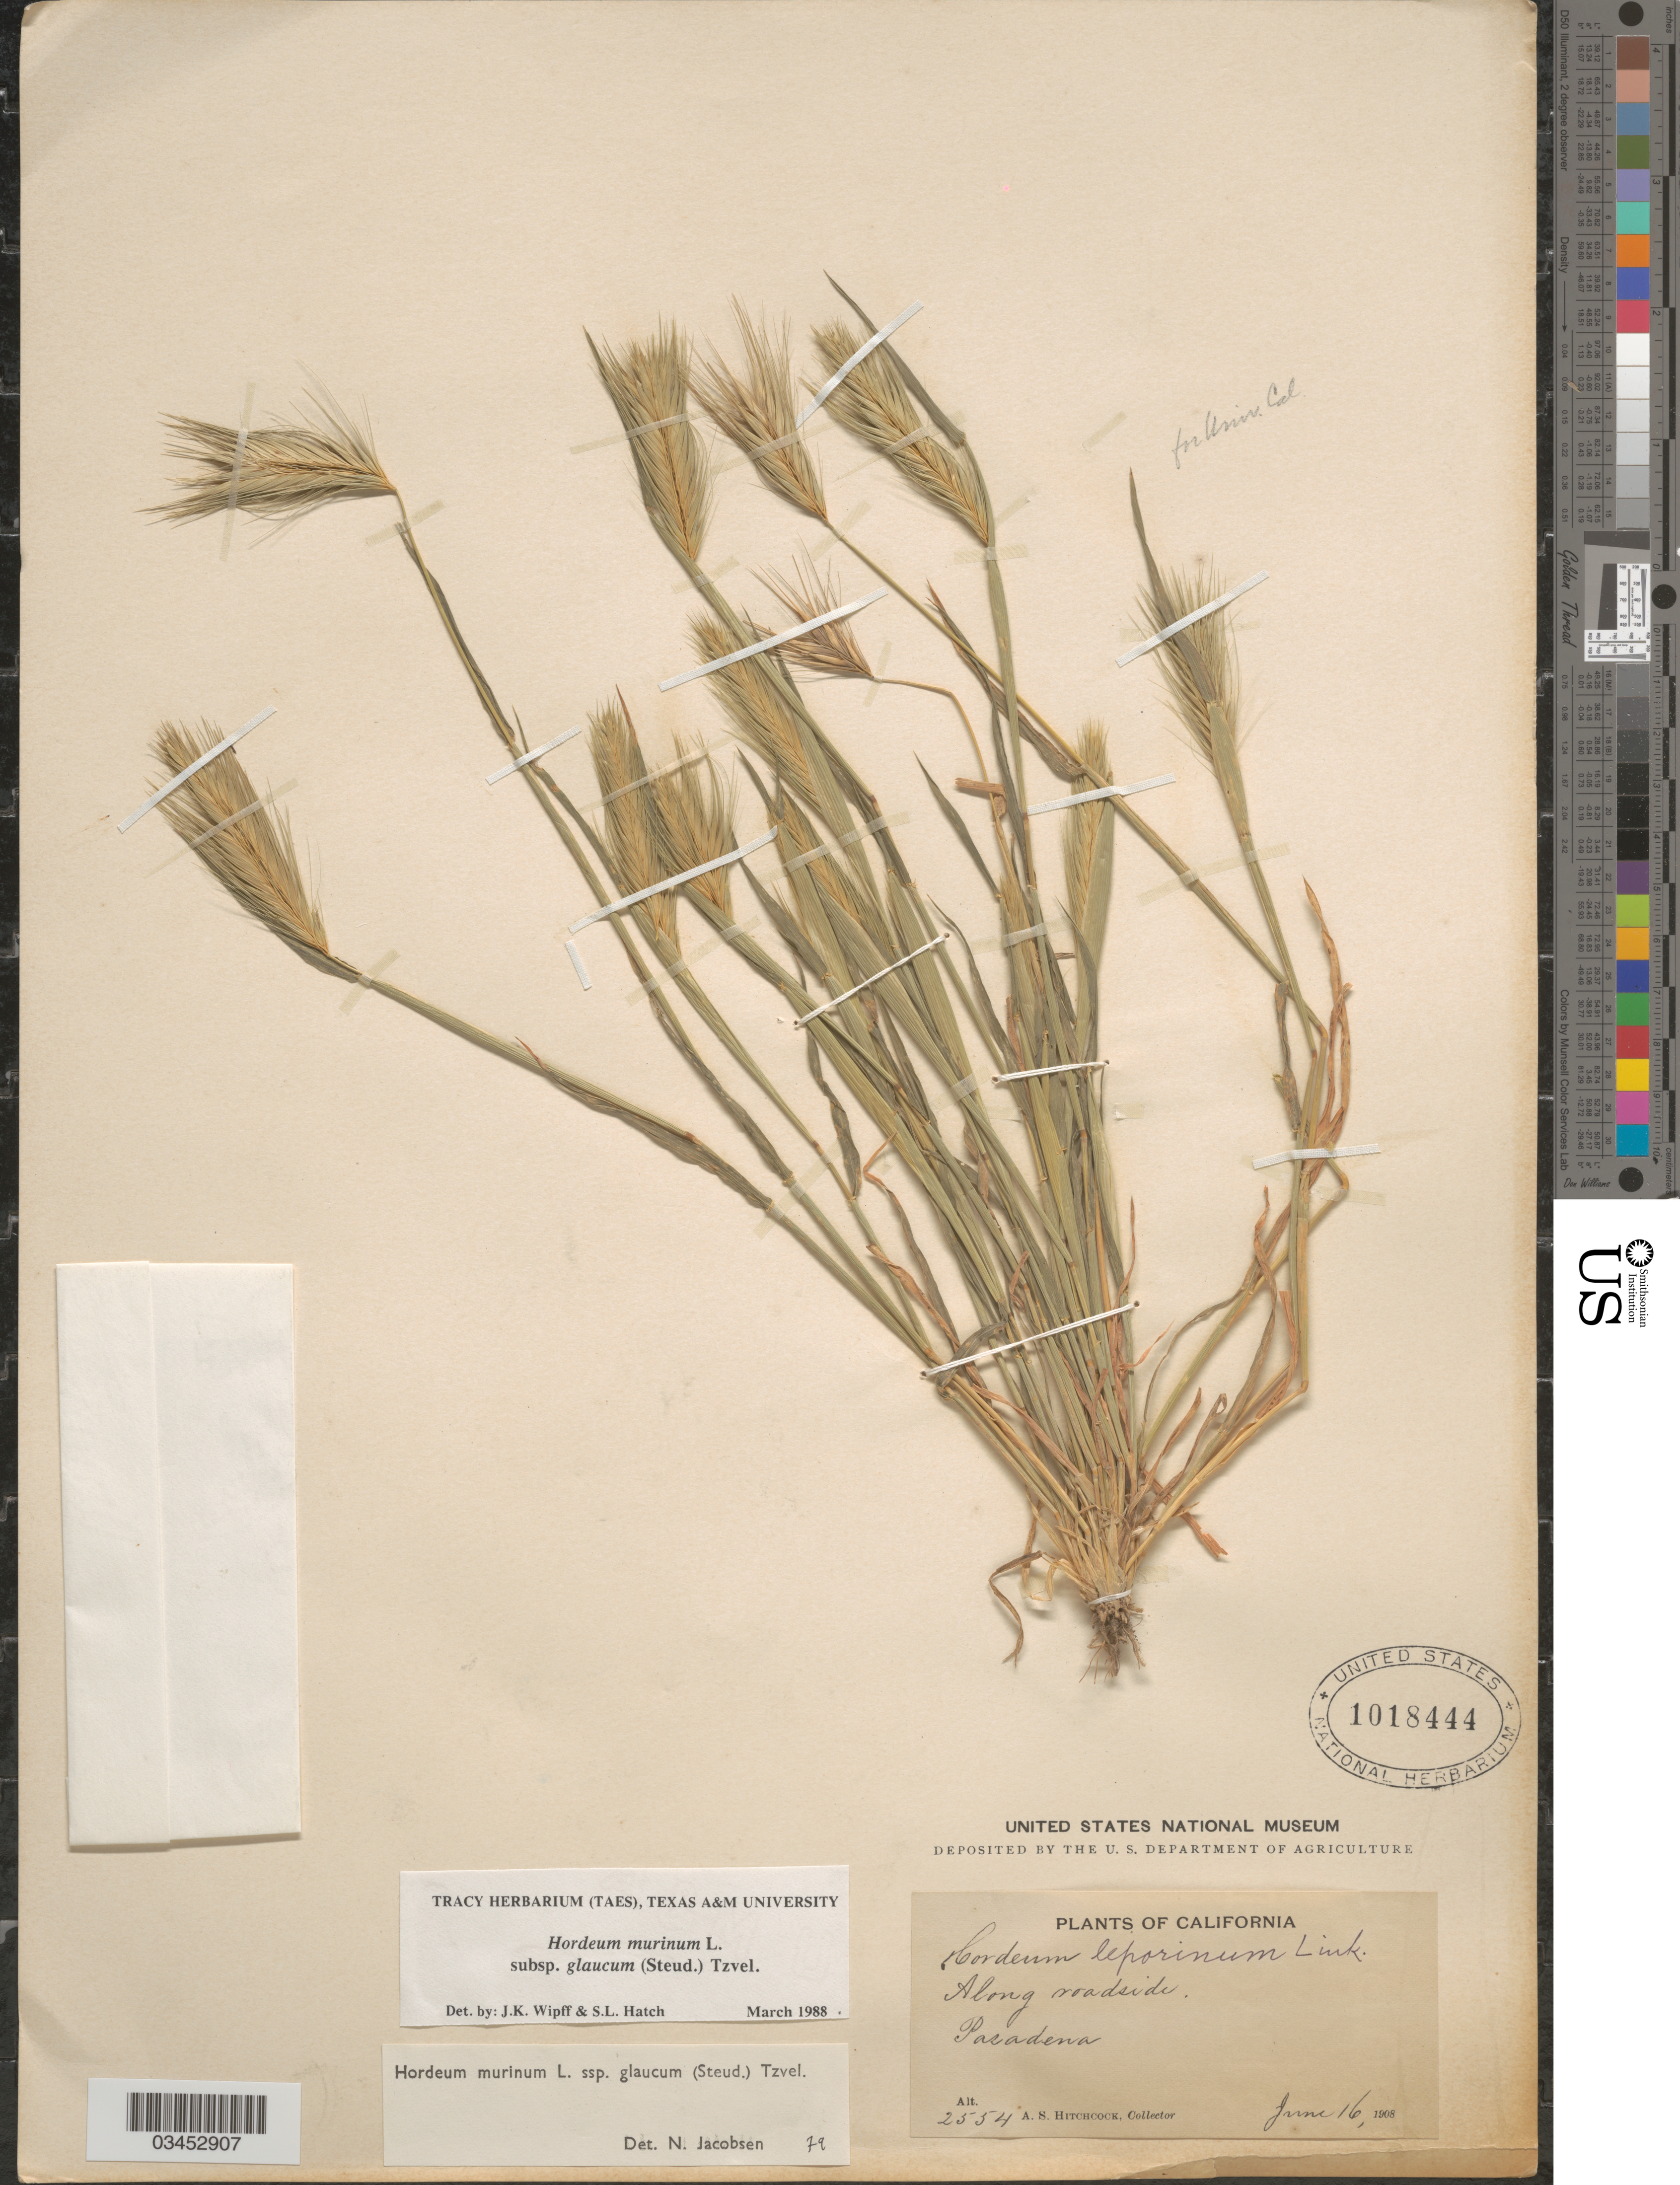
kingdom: Plantae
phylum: Tracheophyta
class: Liliopsida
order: Poales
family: Poaceae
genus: Hordeum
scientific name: Hordeum murinum subsp. glaucum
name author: (Steud.) Tzvelev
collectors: A. S. Hitchcock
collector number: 2554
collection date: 1908-06-16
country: United States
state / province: California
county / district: Los Angeles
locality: Along roadside. Pasadena.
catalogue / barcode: US 1018444